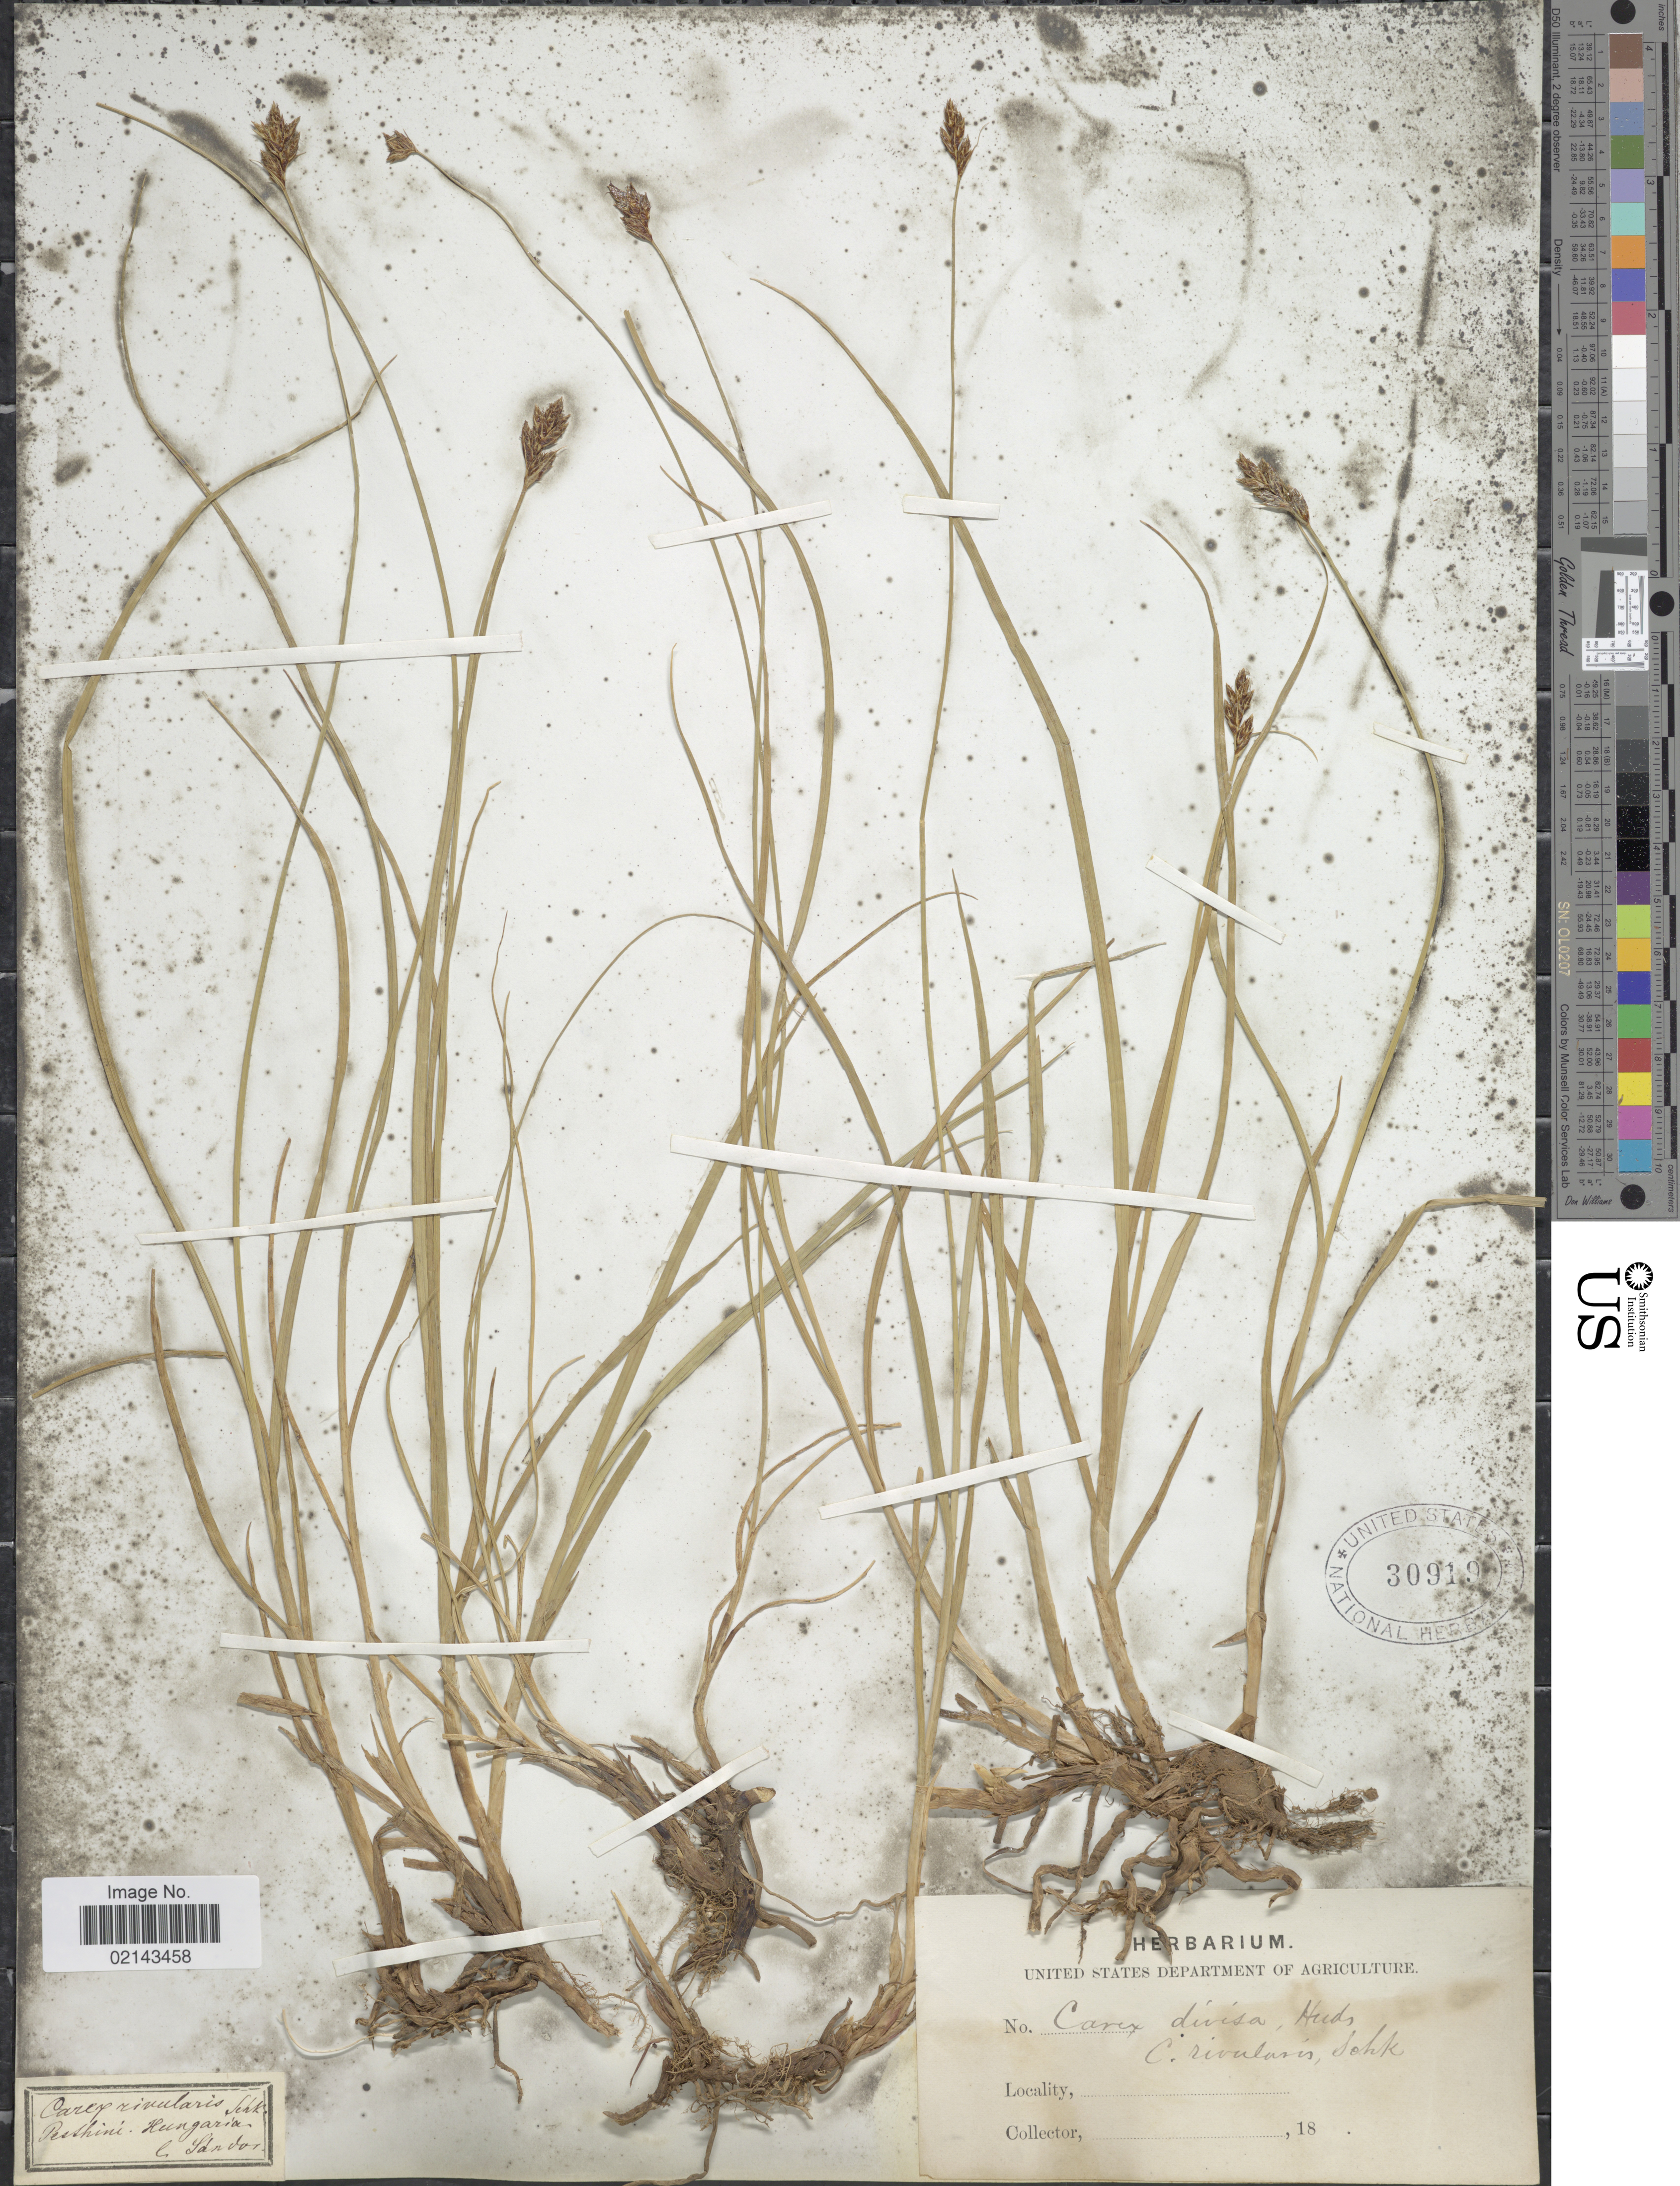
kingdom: Plantae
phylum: Tracheophyta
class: Liliopsida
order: Poales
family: Cyperaceae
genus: Carex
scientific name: Carex divisa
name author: Huds.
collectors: L. Sandor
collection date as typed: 18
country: Hungary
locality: Pesshini: Hungaria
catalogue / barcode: US 30919